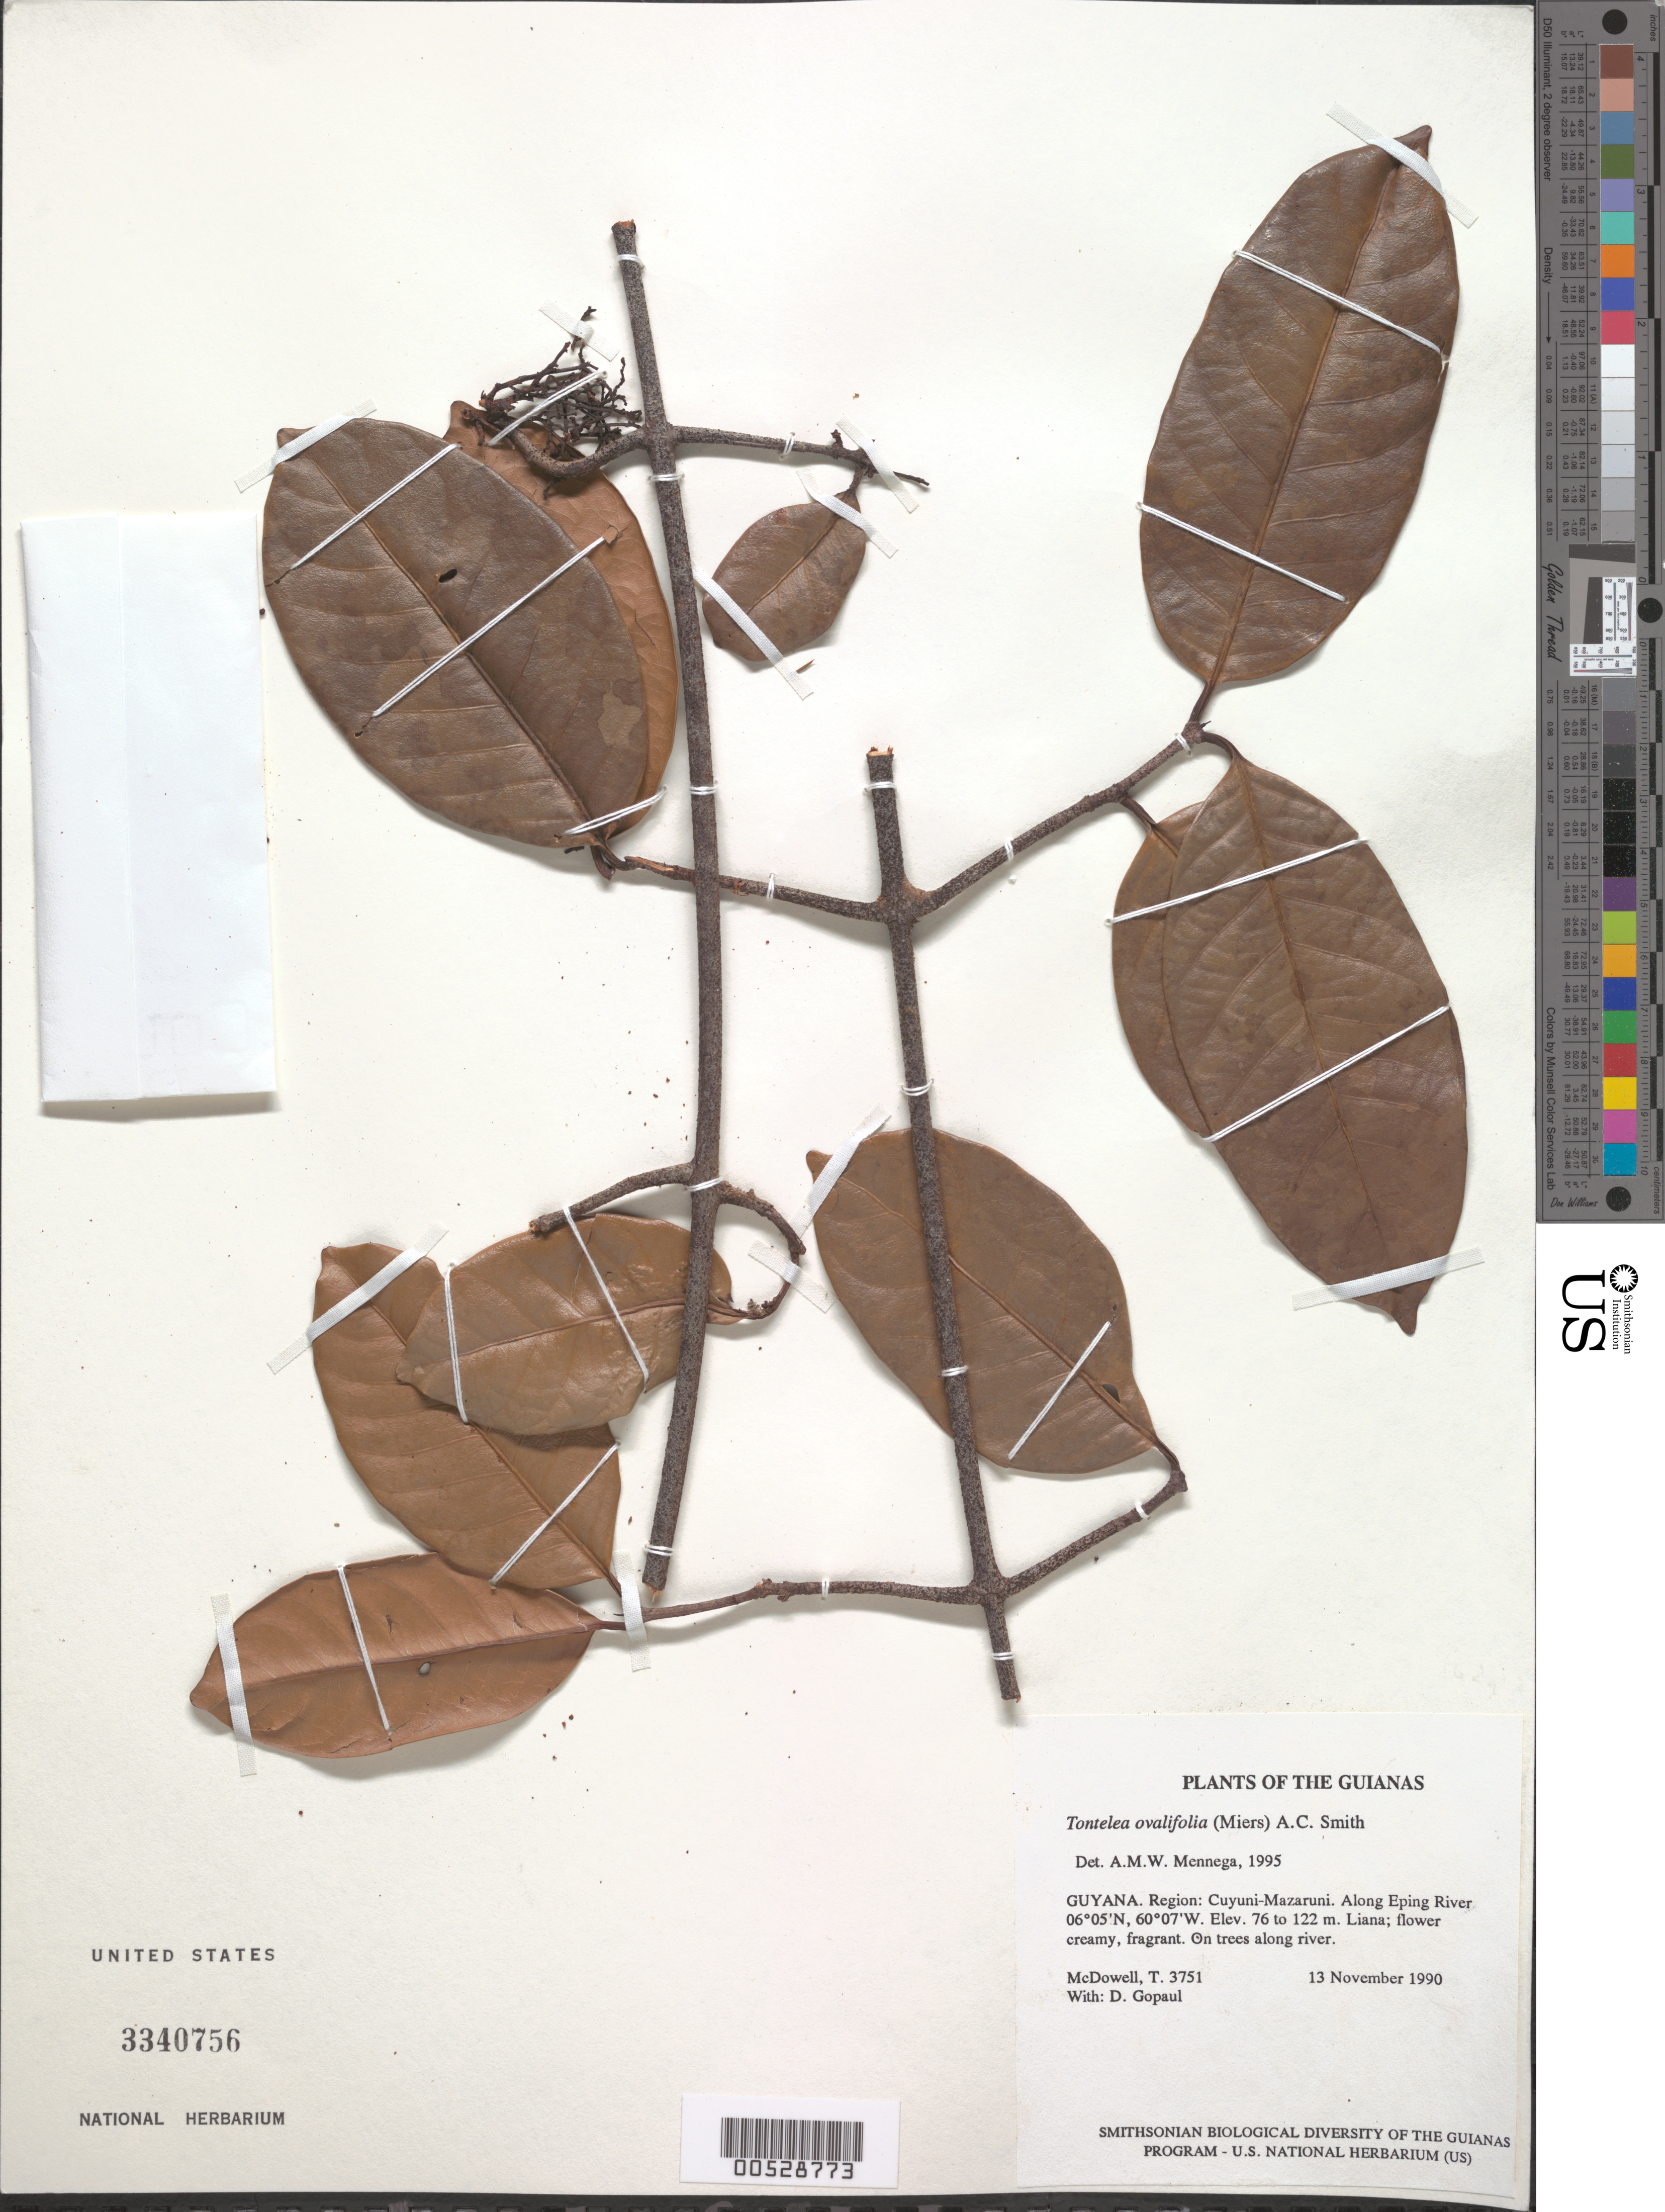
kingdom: Plantae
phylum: Tracheophyta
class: Magnoliopsida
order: Celastrales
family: Celastraceae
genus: Tontelea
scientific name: Tontelea attenuata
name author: Miers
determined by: Lombardi, Julio A.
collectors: T. McDowell & D. Gopaul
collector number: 3751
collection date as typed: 13 November 1990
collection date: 1990-11-13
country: Guyana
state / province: Cuyuni-Mazaruni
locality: At edge of clearing, Golden Star Resources camp, Eping River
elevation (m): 76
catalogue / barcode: US 3340756